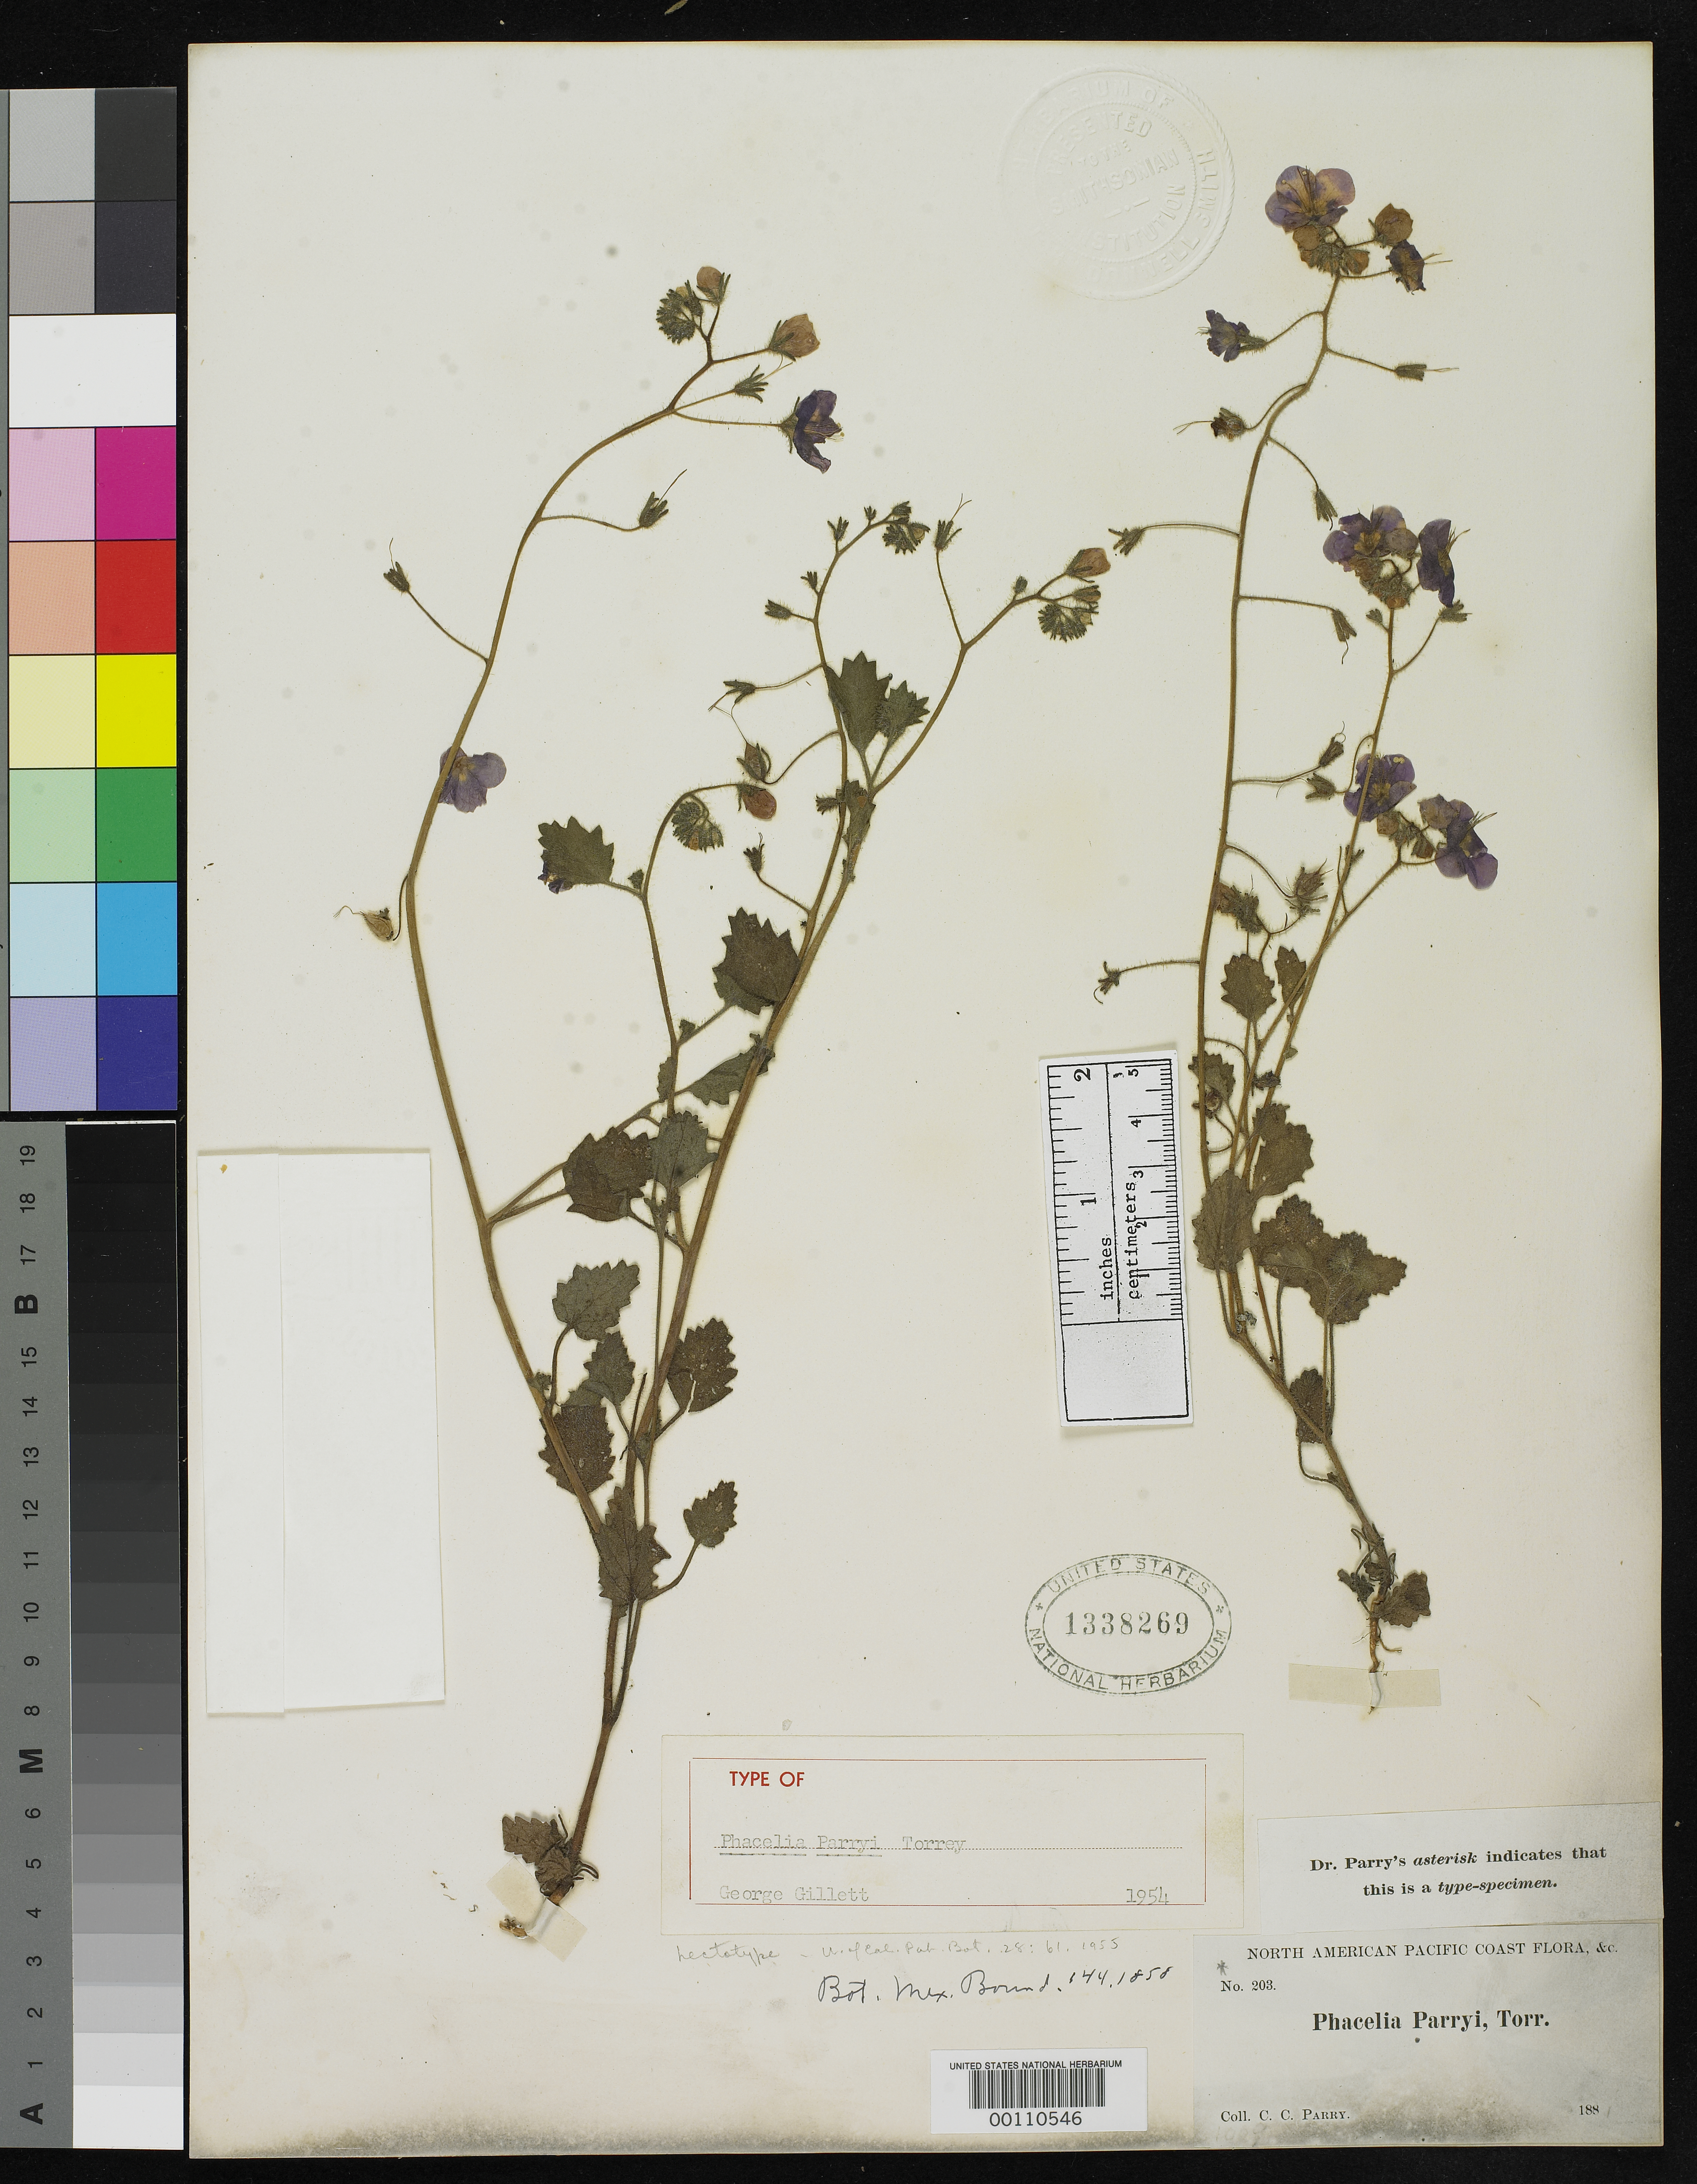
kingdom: Plantae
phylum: Tracheophyta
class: Magnoliopsida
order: Boraginales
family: Hydrophyllaceae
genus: Phacelia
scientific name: Phacelia parryi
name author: Torr. in Emory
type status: Lectotype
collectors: C. C. Parry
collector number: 203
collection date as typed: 1881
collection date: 1881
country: United States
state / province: California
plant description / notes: "Dr. Parry's asterisk indicates that this is a type-specimen". Annotated as "type" G. Gillett (1954), "lectotype" but dubiously a type (and almost certainly not original material), as name was published in 1859 and the collection date on label is 188-. Correctible to neotype?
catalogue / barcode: US 1338269